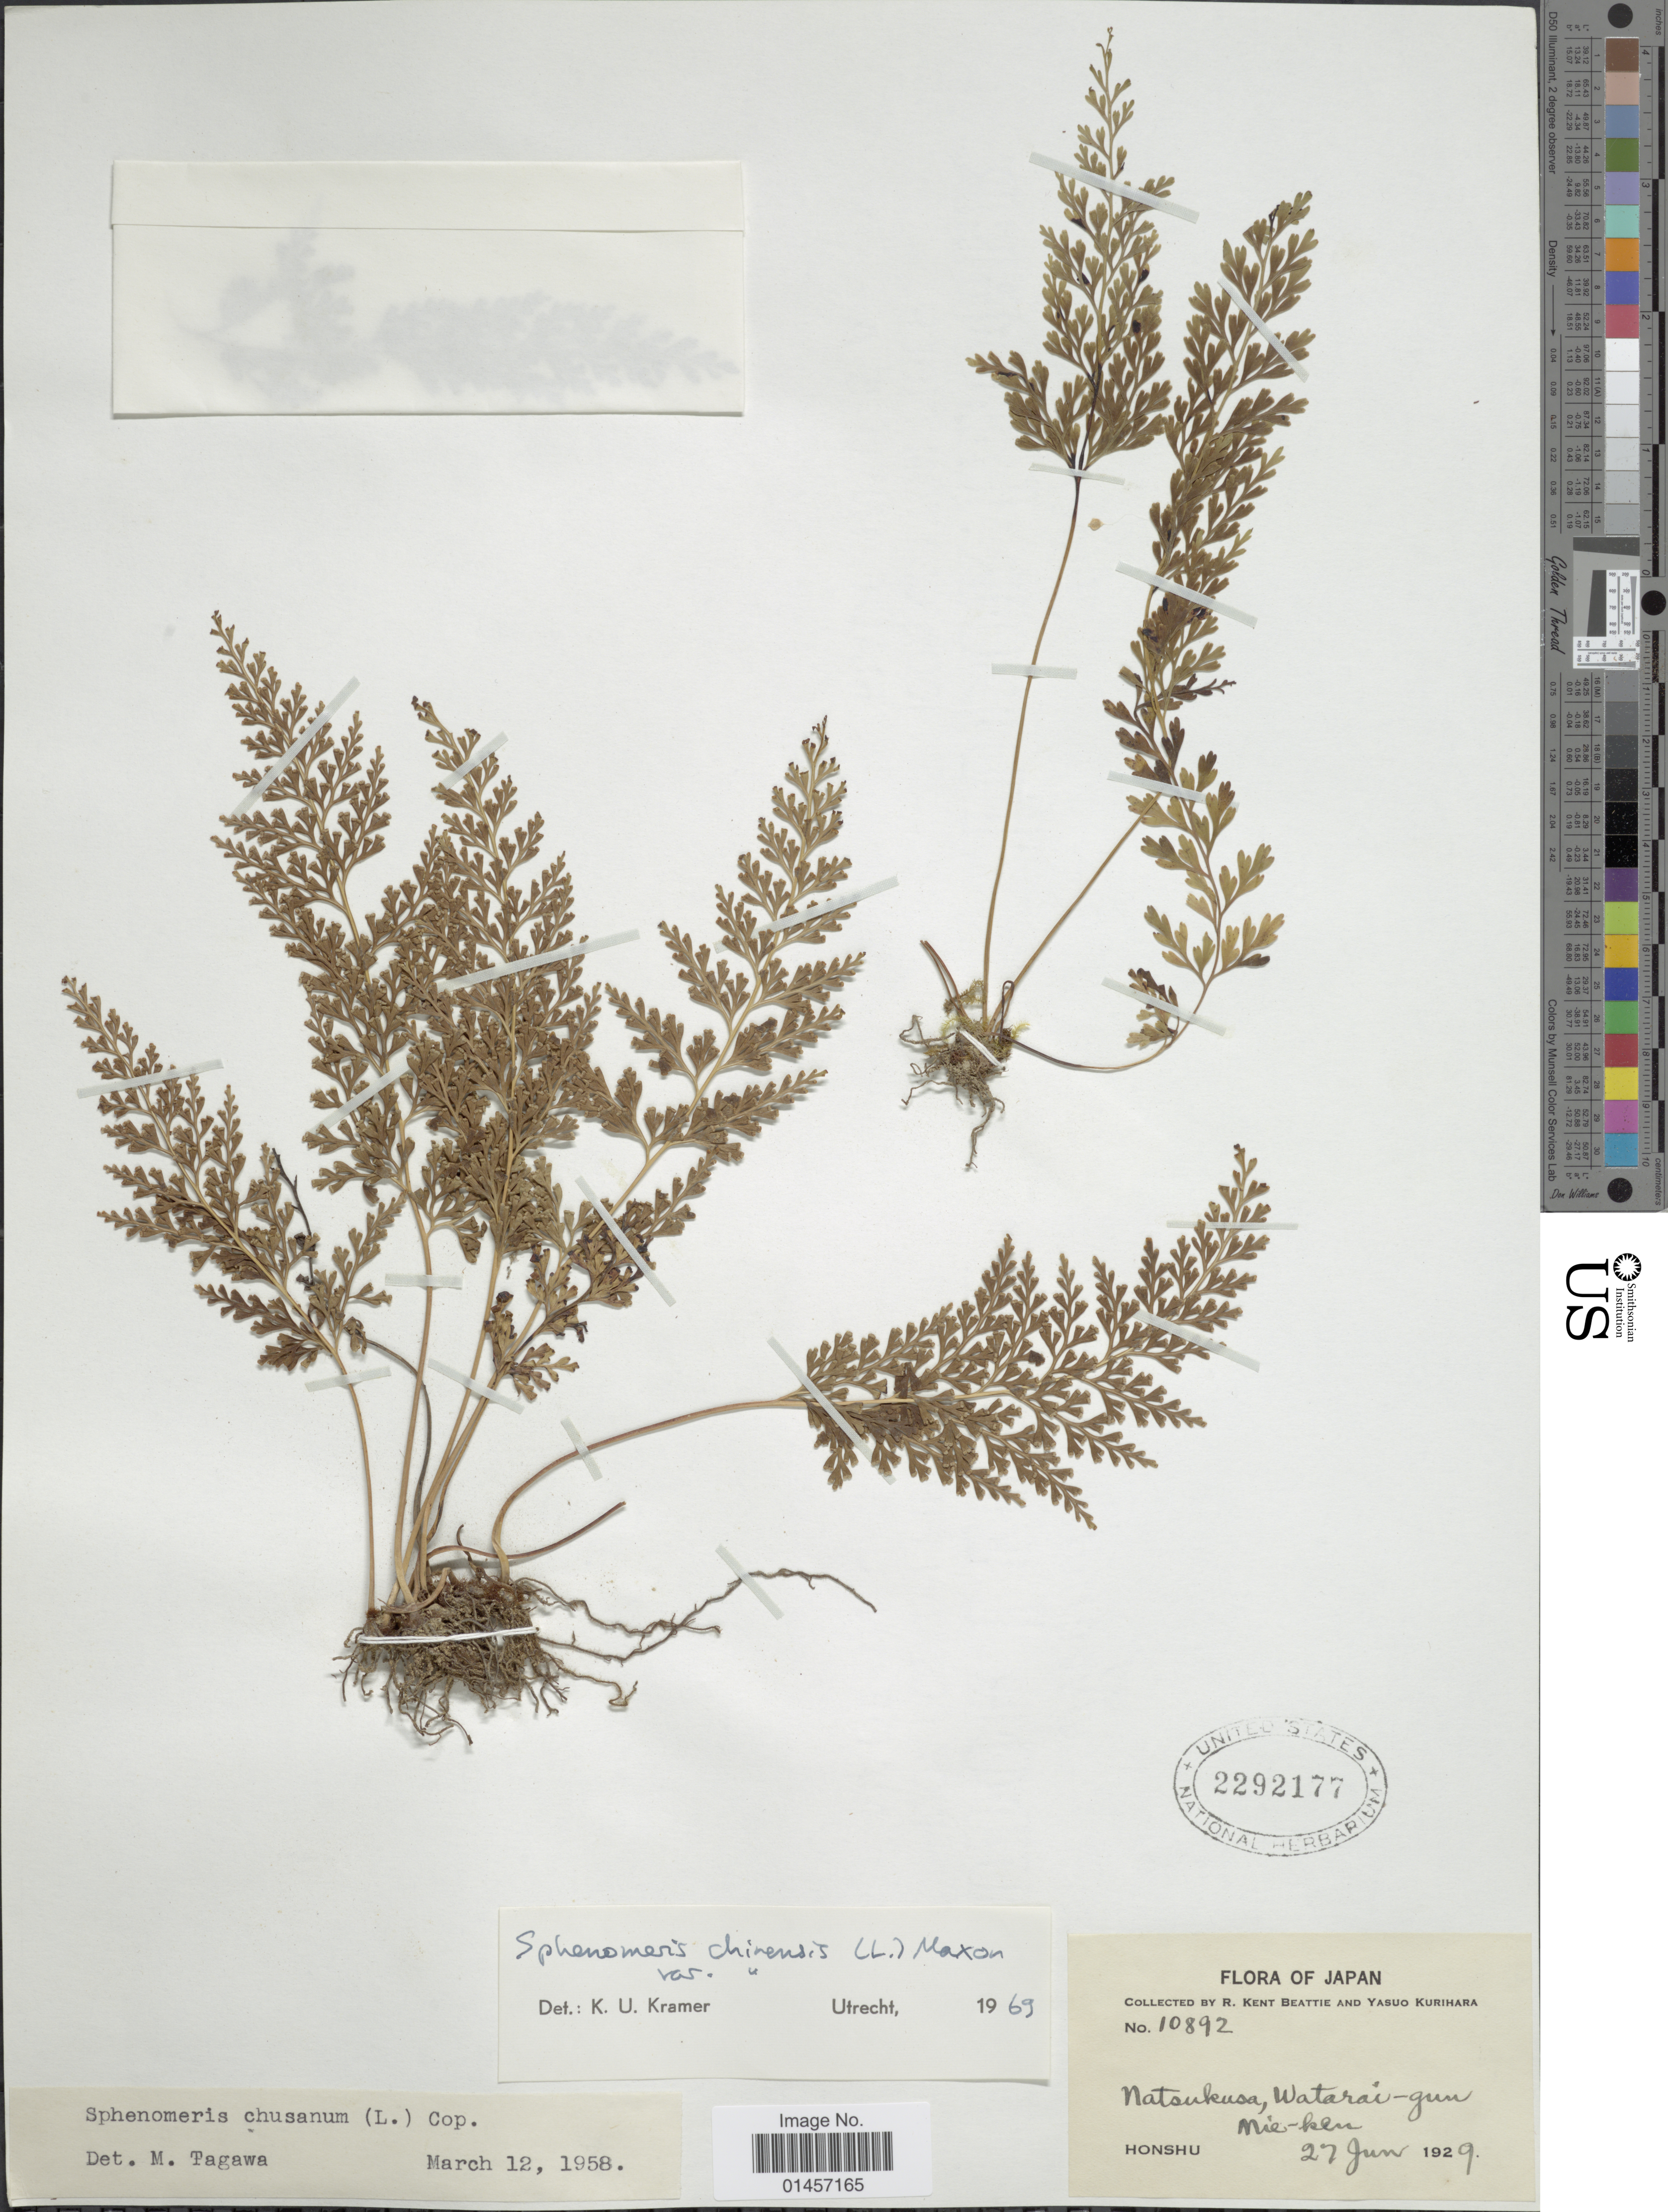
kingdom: Plantae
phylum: Tracheophyta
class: Polypodiopsida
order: Polypodiales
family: Lindsaeaceae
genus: Sphenomeris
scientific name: Sphenomeris chinensis var. chinensis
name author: (L.) Maxon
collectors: R. K. Beattie & Y. Kurihara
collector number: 10892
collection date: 1929-06-27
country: Japan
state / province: Mie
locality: Natsukusa, Watarai-gun, Mie-ken, Honshu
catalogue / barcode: US 2292177